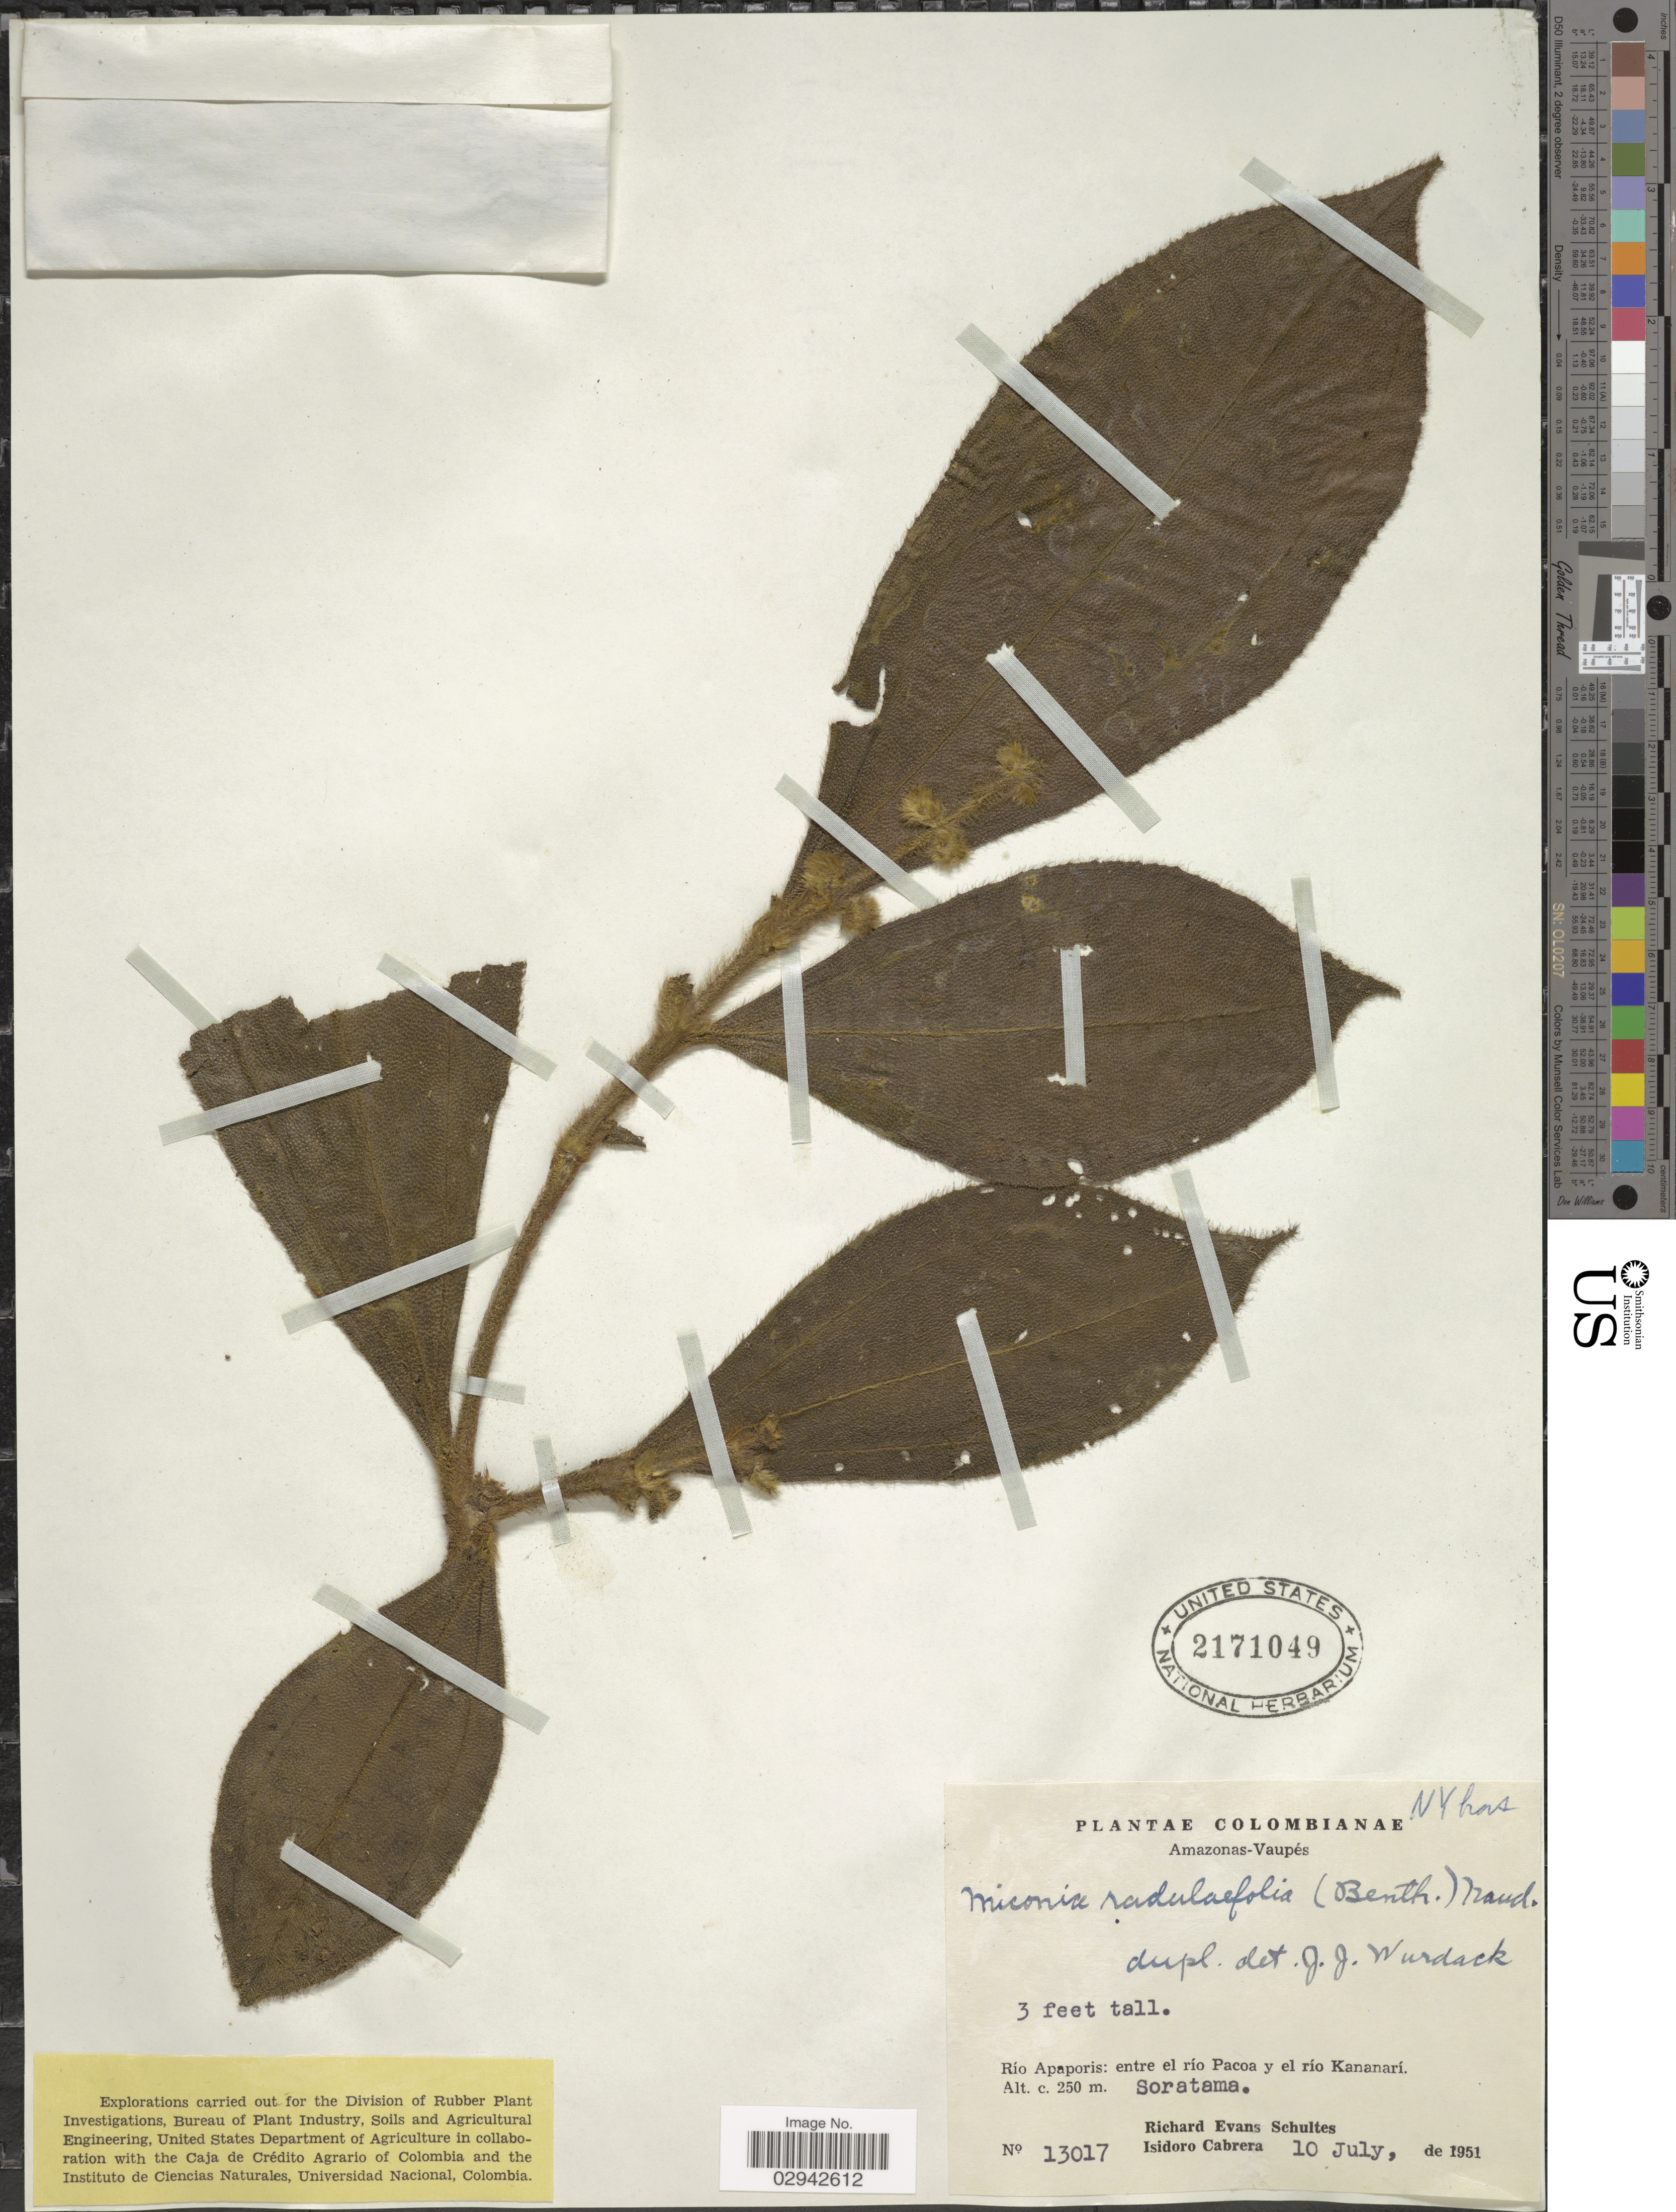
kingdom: Plantae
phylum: Tracheophyta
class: Magnoliopsida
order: Myrtales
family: Melastomataceae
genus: Miconia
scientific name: Miconia radulifolia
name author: (Benth.) Naudin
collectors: R. E. Schultes & I. Cabrera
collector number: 13017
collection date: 1951-07-10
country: Colombia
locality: Amazonas-Vaupés, Río Apaporis: entre el río Pacoa y el río Kananarí, Soratama.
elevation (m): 250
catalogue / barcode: US 2171049